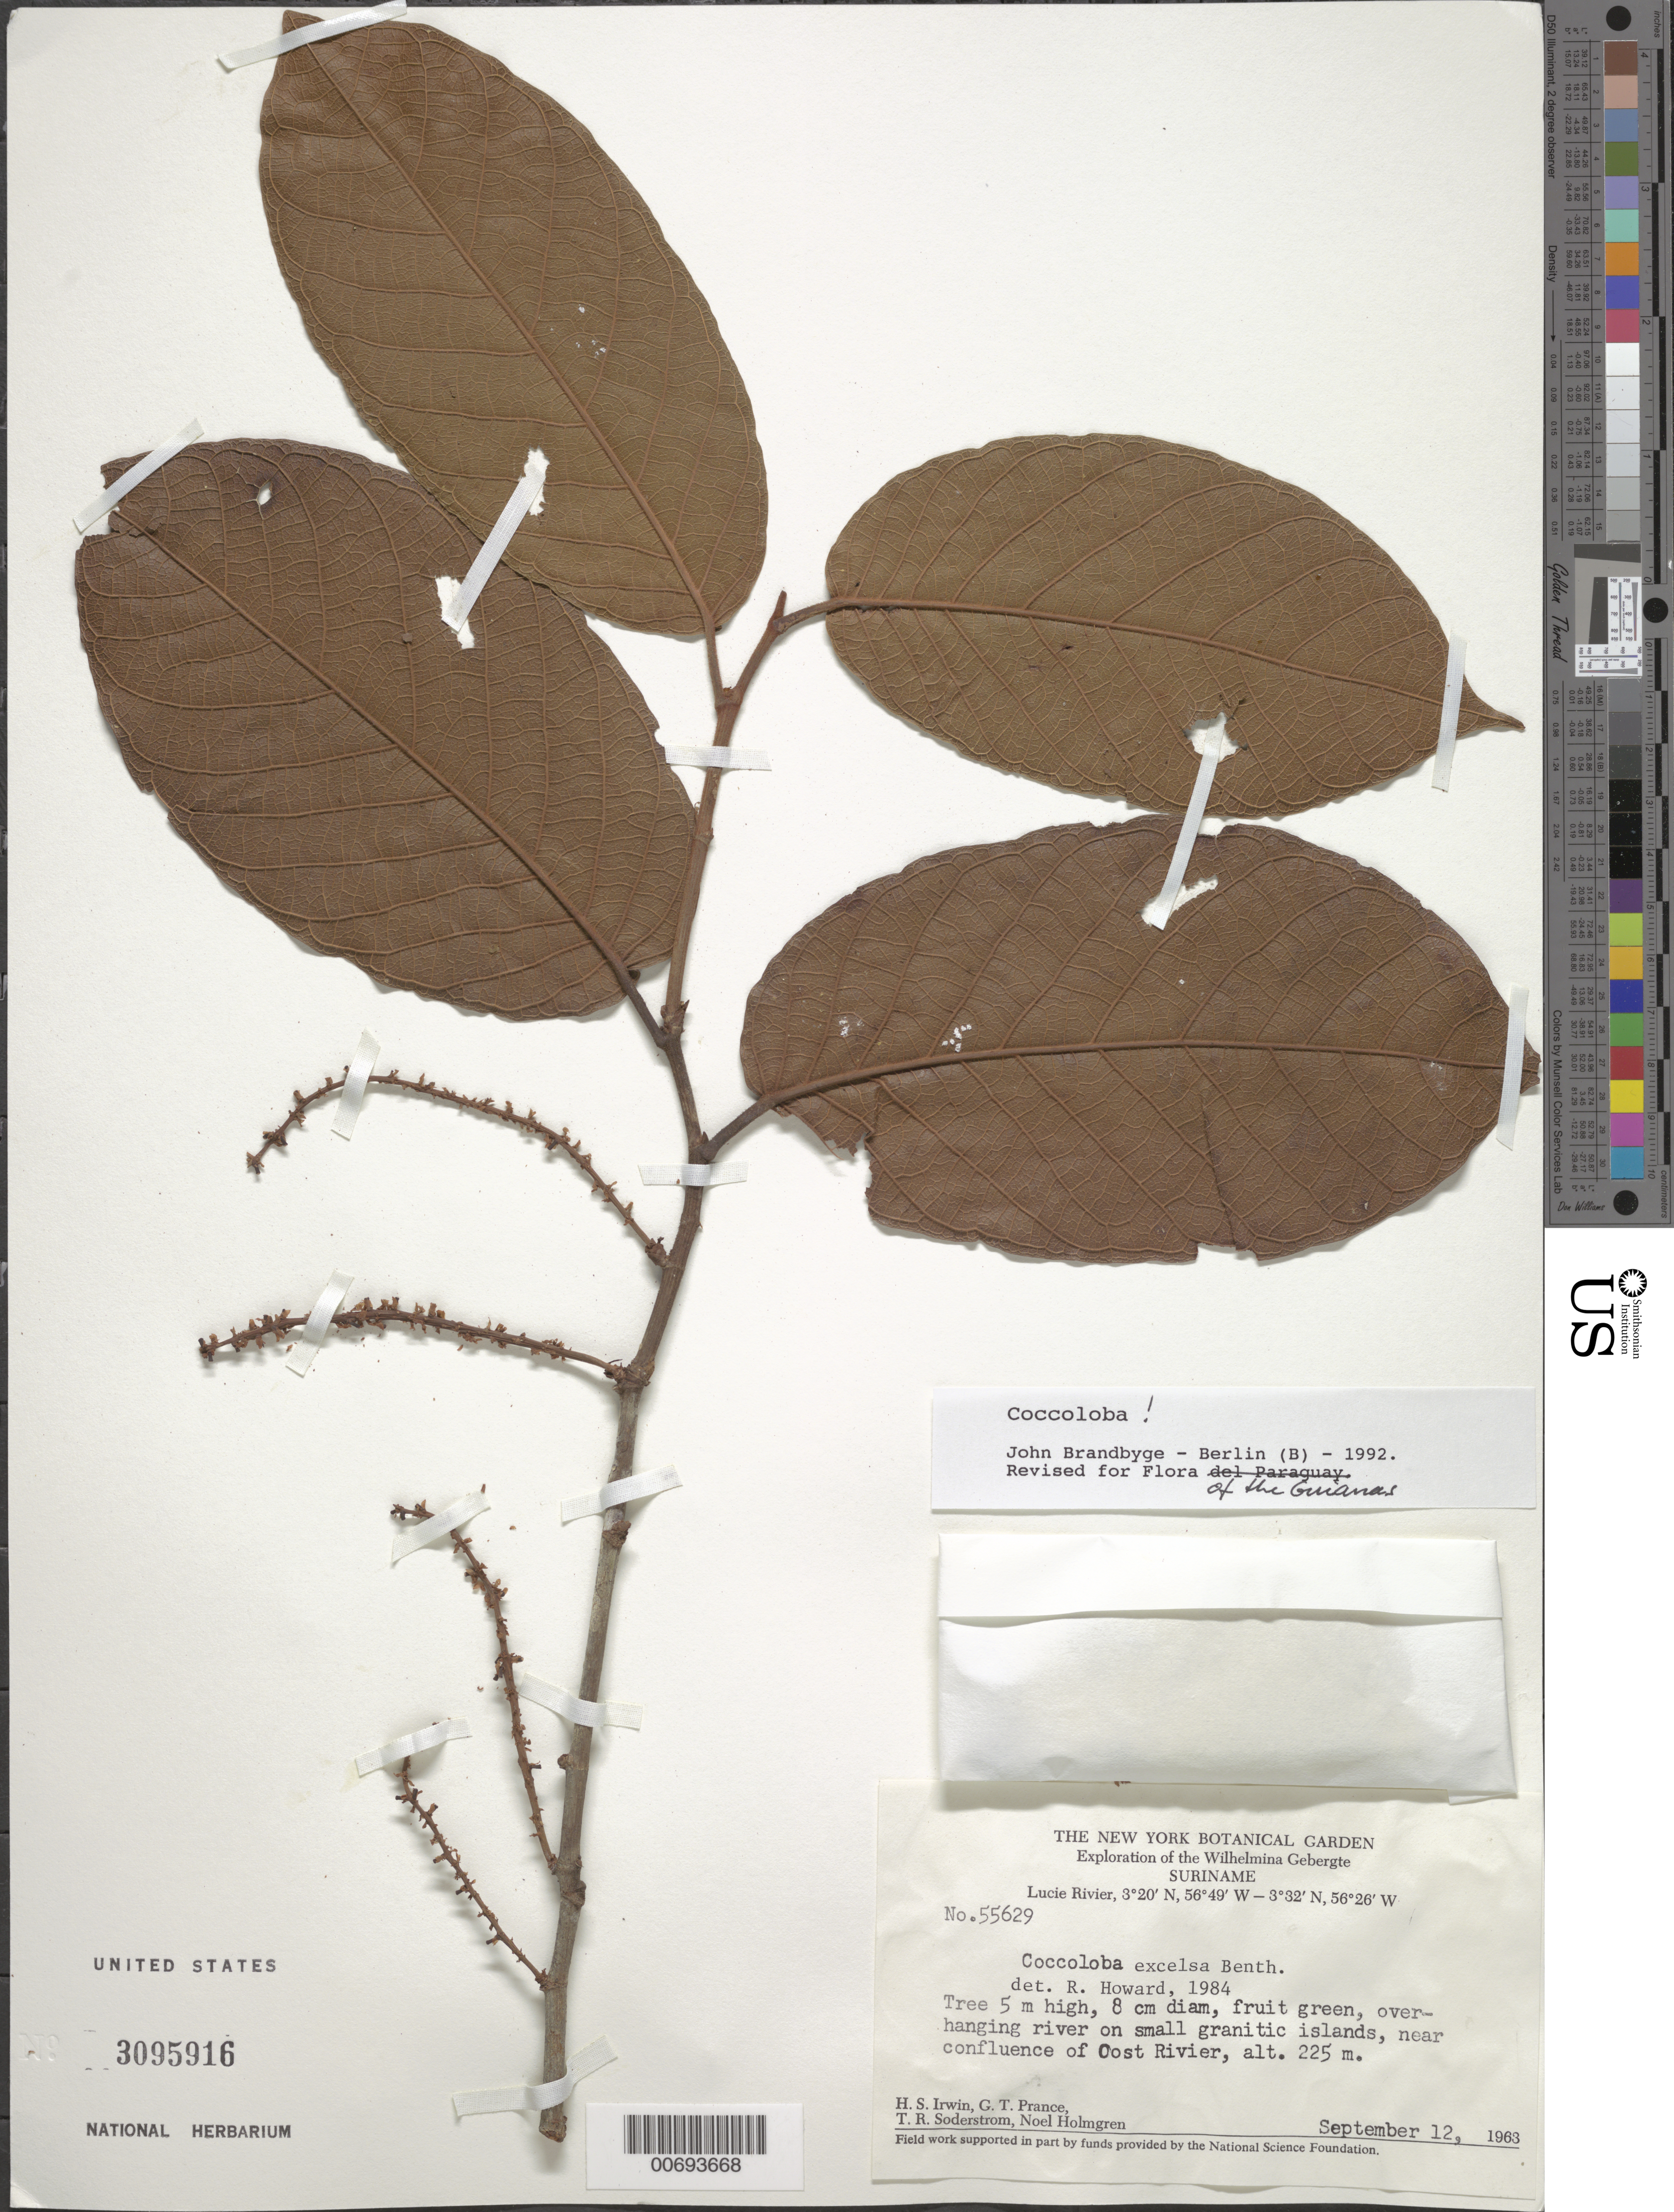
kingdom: Plantae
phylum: Tracheophyta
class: Magnoliopsida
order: Caryophyllales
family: Polygonaceae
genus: Coccoloba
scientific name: Coccoloba excelsa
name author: Benth.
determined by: Brandbyge, J.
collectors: H. Irwin, G. T. Prance, T. R. Soderstrom & N. H. Holmgren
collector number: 55629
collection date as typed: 12-Sep-63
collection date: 1963-09-12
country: Suriname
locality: Lucie R., near confl. with Oost R., Wilhelmina Gebergte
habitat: Overhanging river on small granitic islands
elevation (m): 225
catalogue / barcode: US 3095916